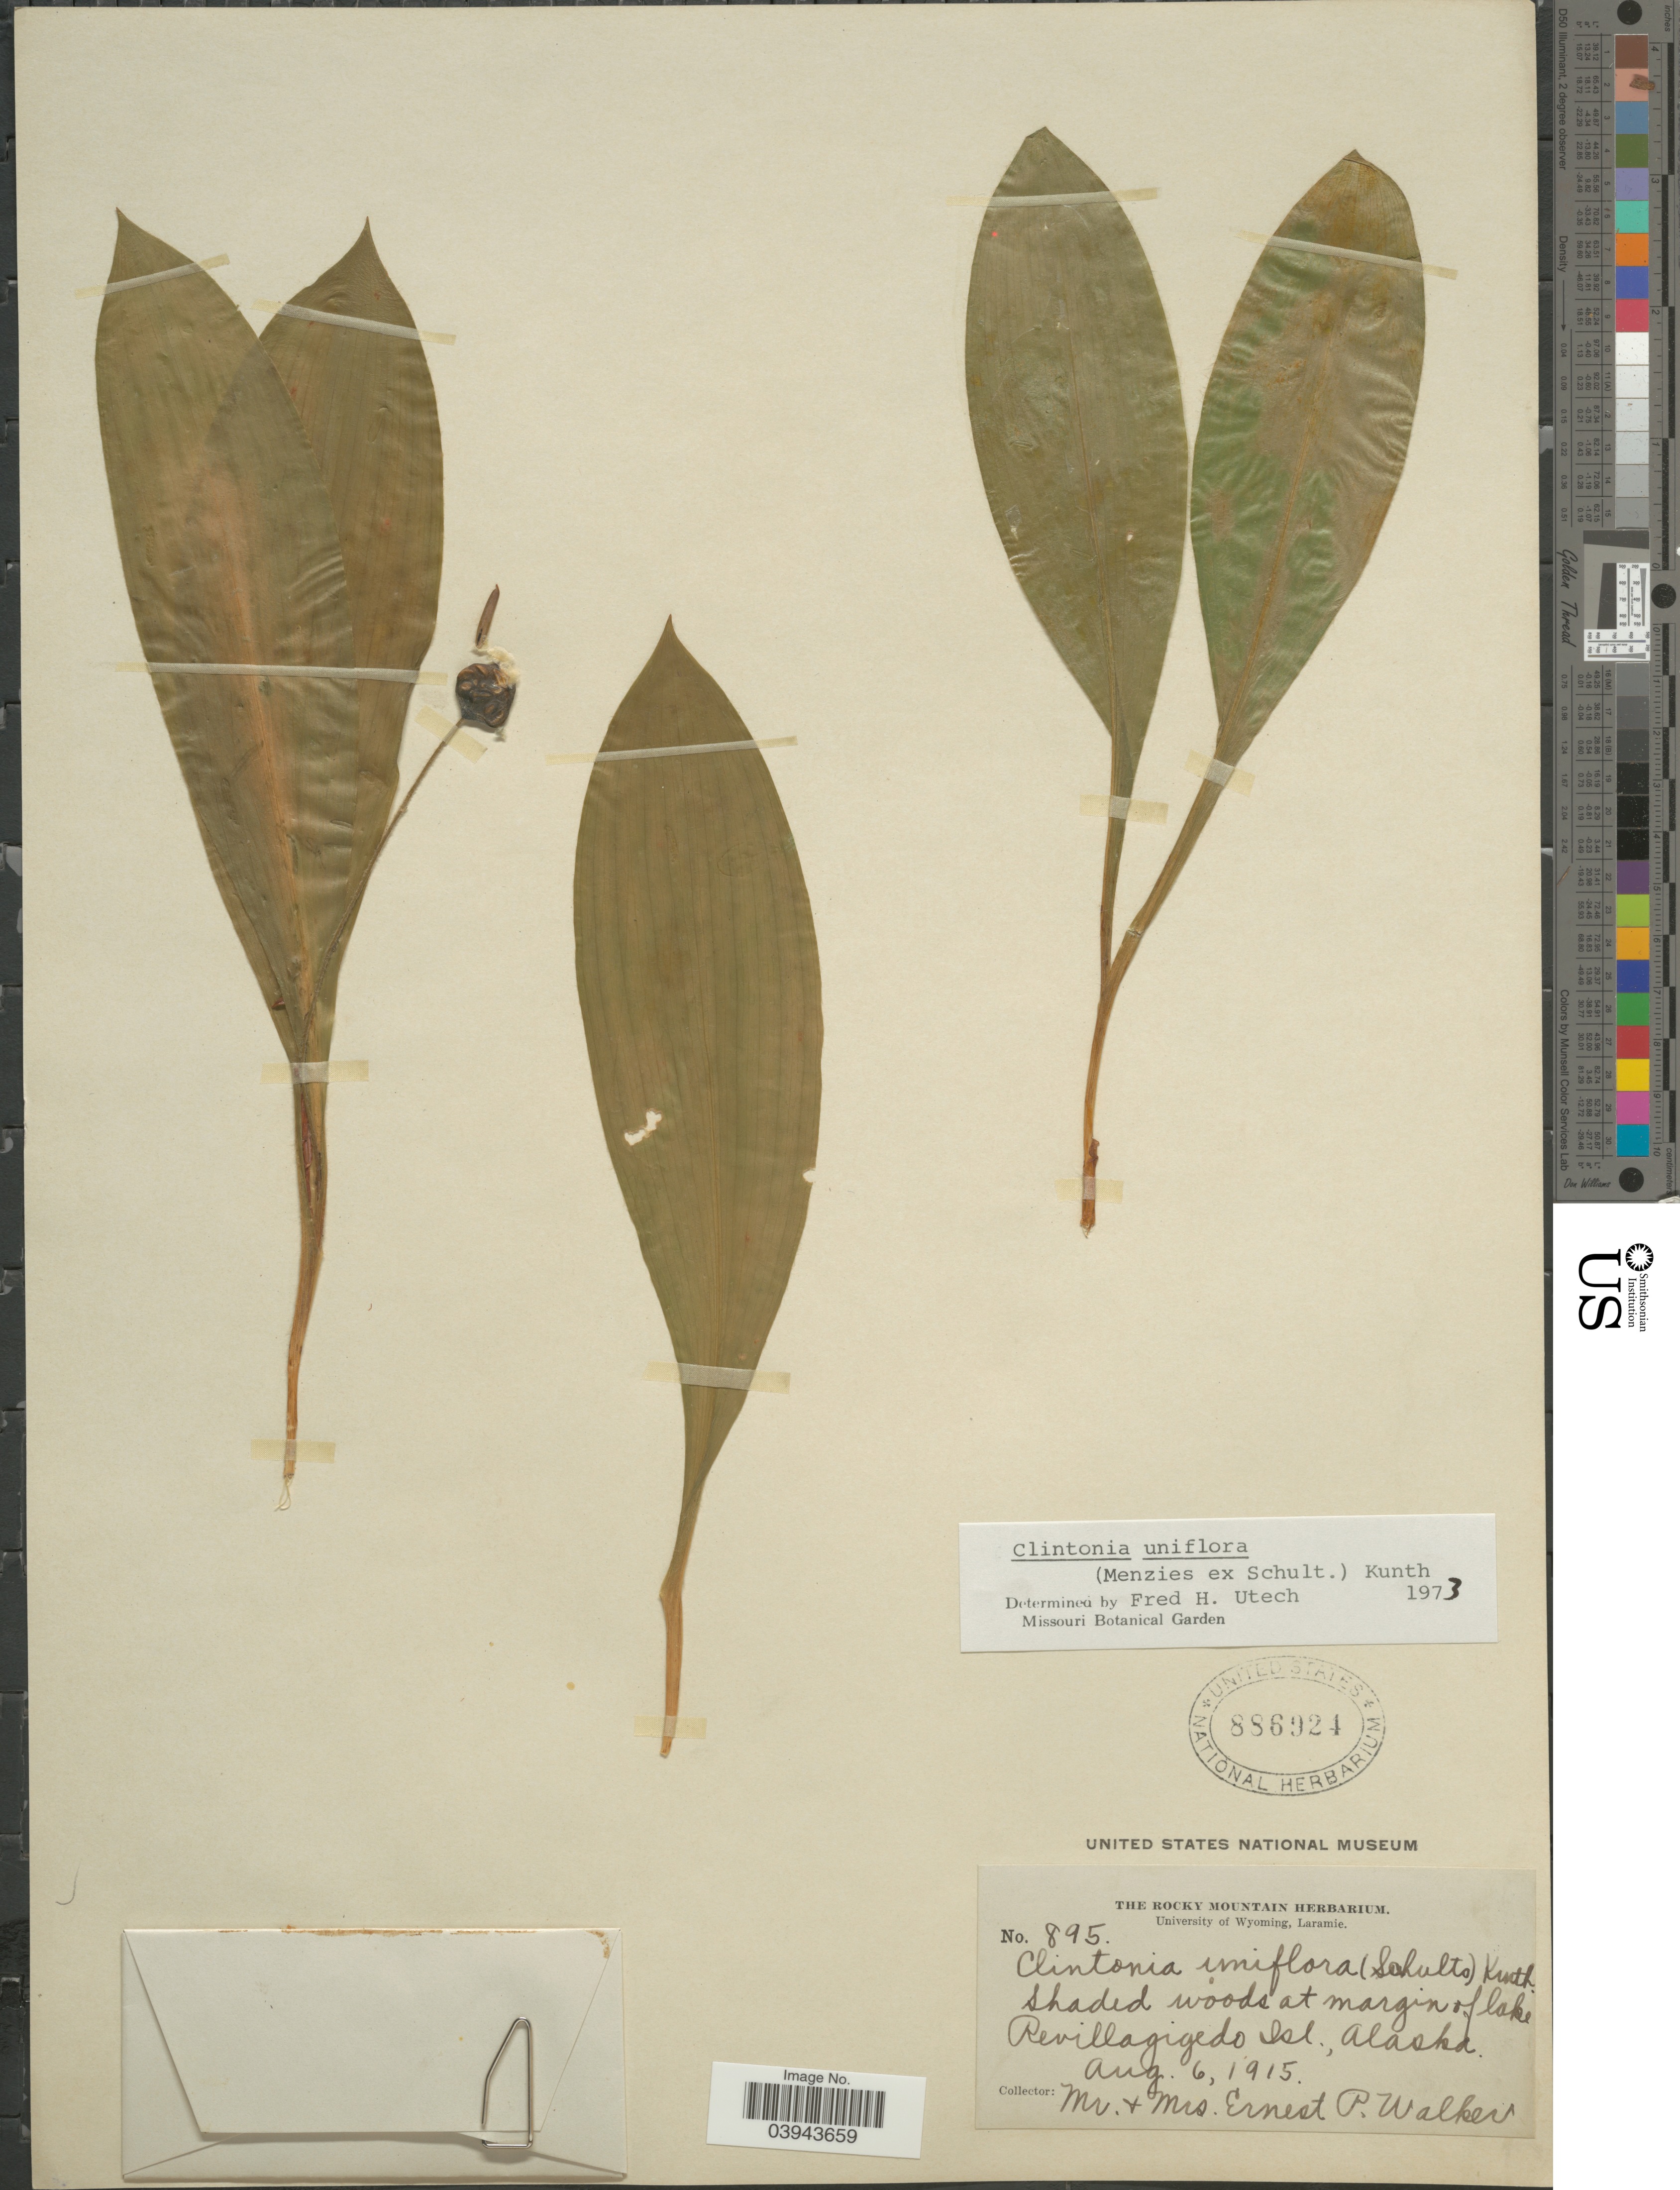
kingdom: Plantae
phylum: Tracheophyta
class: Liliopsida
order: Liliales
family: Liliaceae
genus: Clintonia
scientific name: Clintonia uniflora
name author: Kunth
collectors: E. P. Walker & E. Walker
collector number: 895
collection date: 1915-08-06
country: United States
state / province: Alaska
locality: Margin of lake Revillagigedo Isl.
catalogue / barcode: US 886924